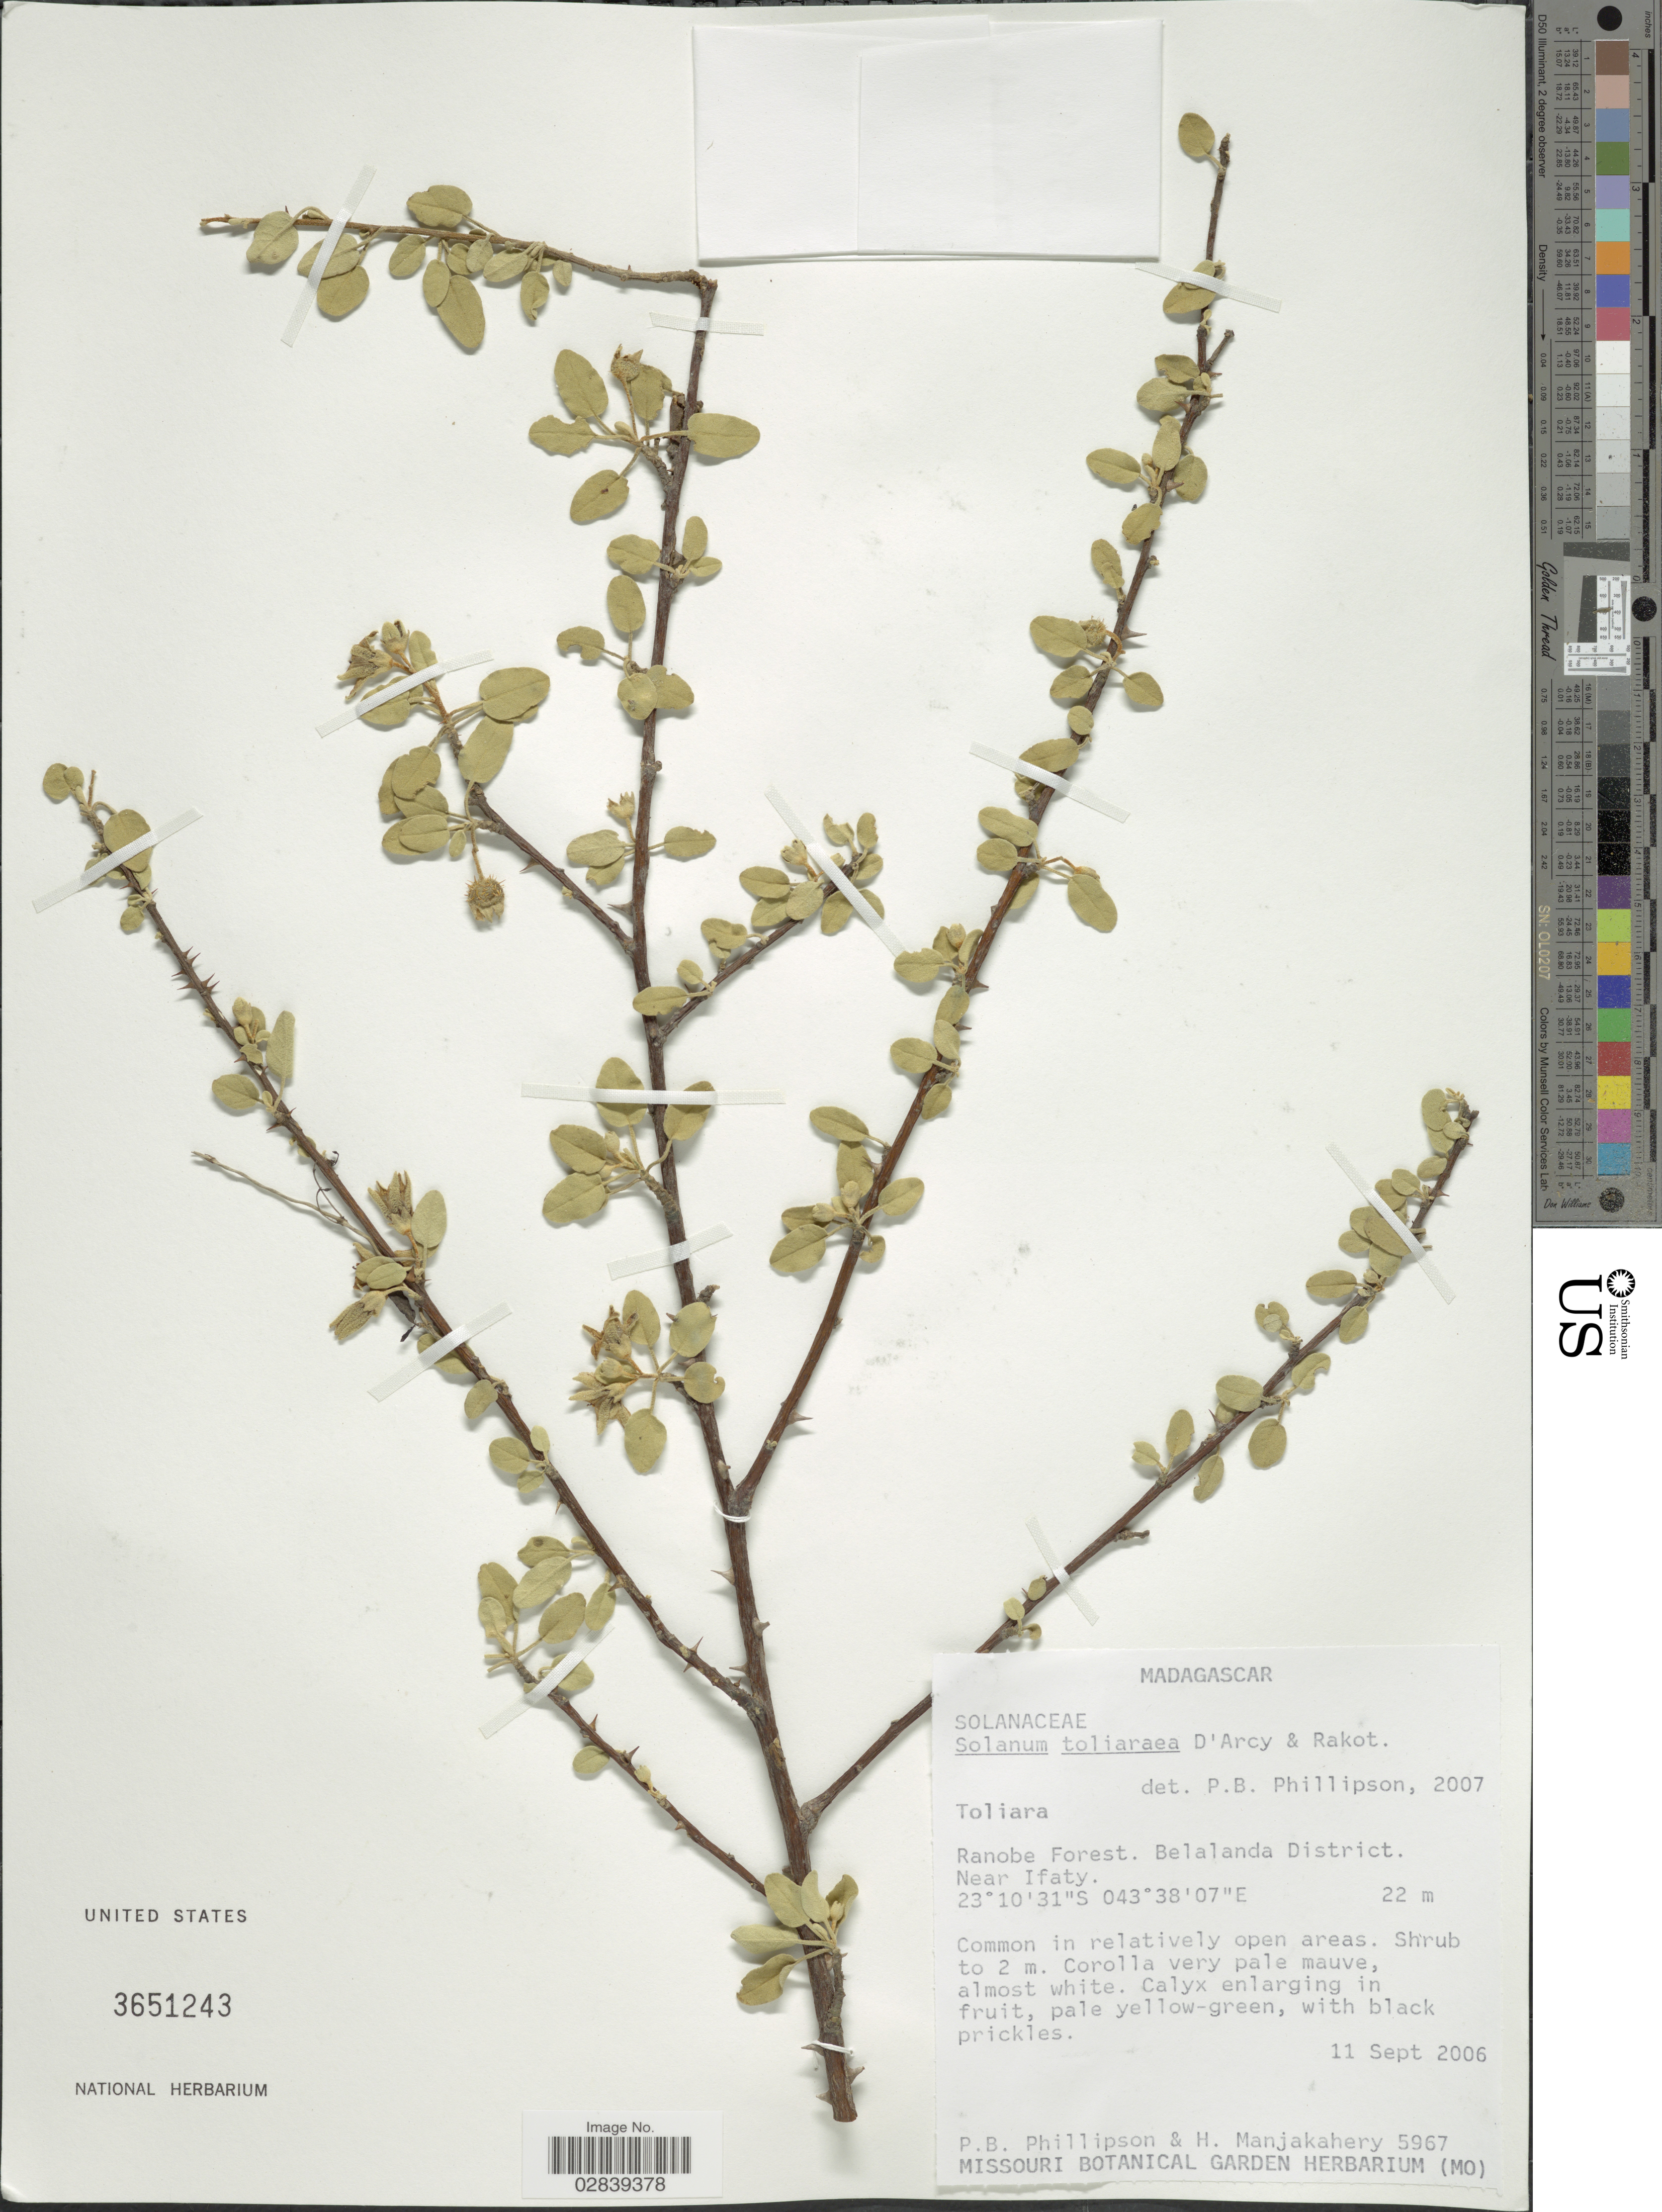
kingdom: Plantae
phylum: Tracheophyta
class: Magnoliopsida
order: Solanales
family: Solanaceae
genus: Solanum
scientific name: Solanum toliaraea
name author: D'Arcy & Rakot.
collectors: P. B. Phillipson & H. N. Manjakahery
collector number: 5967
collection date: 2006-09-11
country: Madagascar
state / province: Atsimo-Andrefana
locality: Ranobe Forest, Belalanda District, near Ifaty.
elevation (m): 22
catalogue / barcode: US 3651243